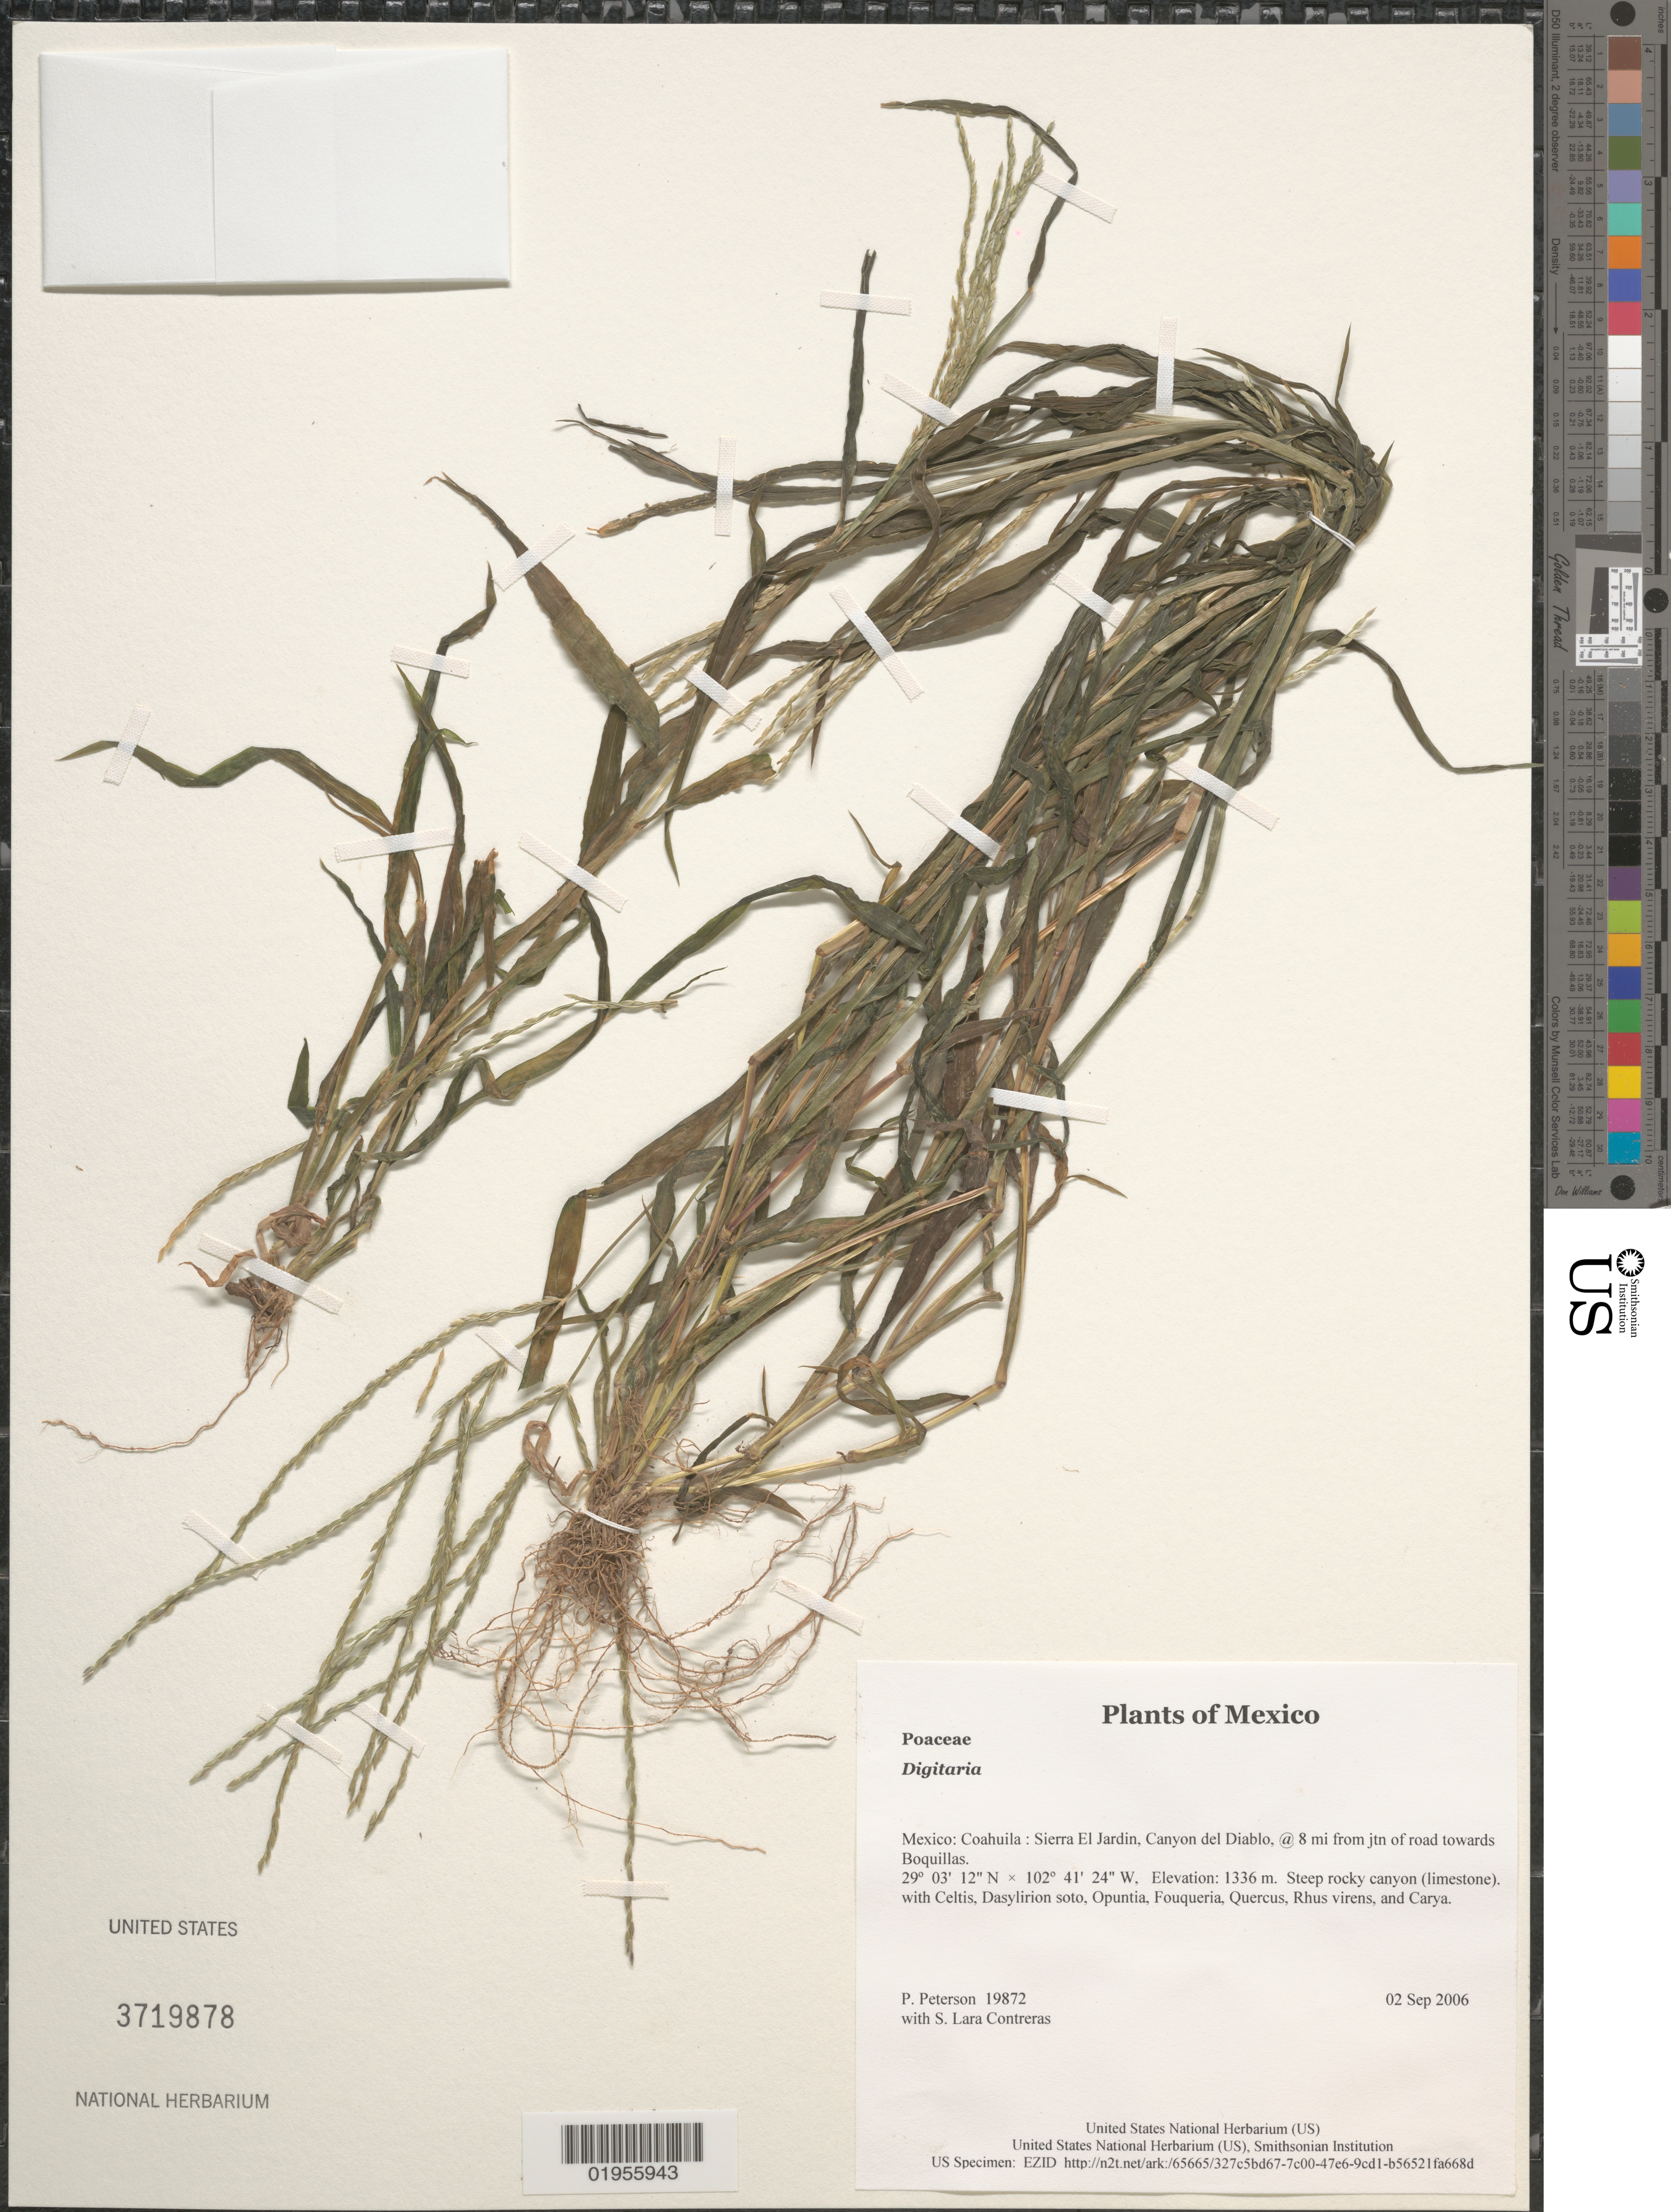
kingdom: Plantae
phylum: Tracheophyta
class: Liliopsida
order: Poales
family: Poaceae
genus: Digitaria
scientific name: Digitaria sp.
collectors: P. M. Peterson & S. Lara Contreras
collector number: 19872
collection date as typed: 02 Sep 2006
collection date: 2006-09-02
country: Mexico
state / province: Coahuila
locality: Sierra El Jardin, Canyon del Diablo, @ 8 mi from jtn of road towards Boquillas.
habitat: Steep rocky canyon (limestone)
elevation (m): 1336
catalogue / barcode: US 3719878